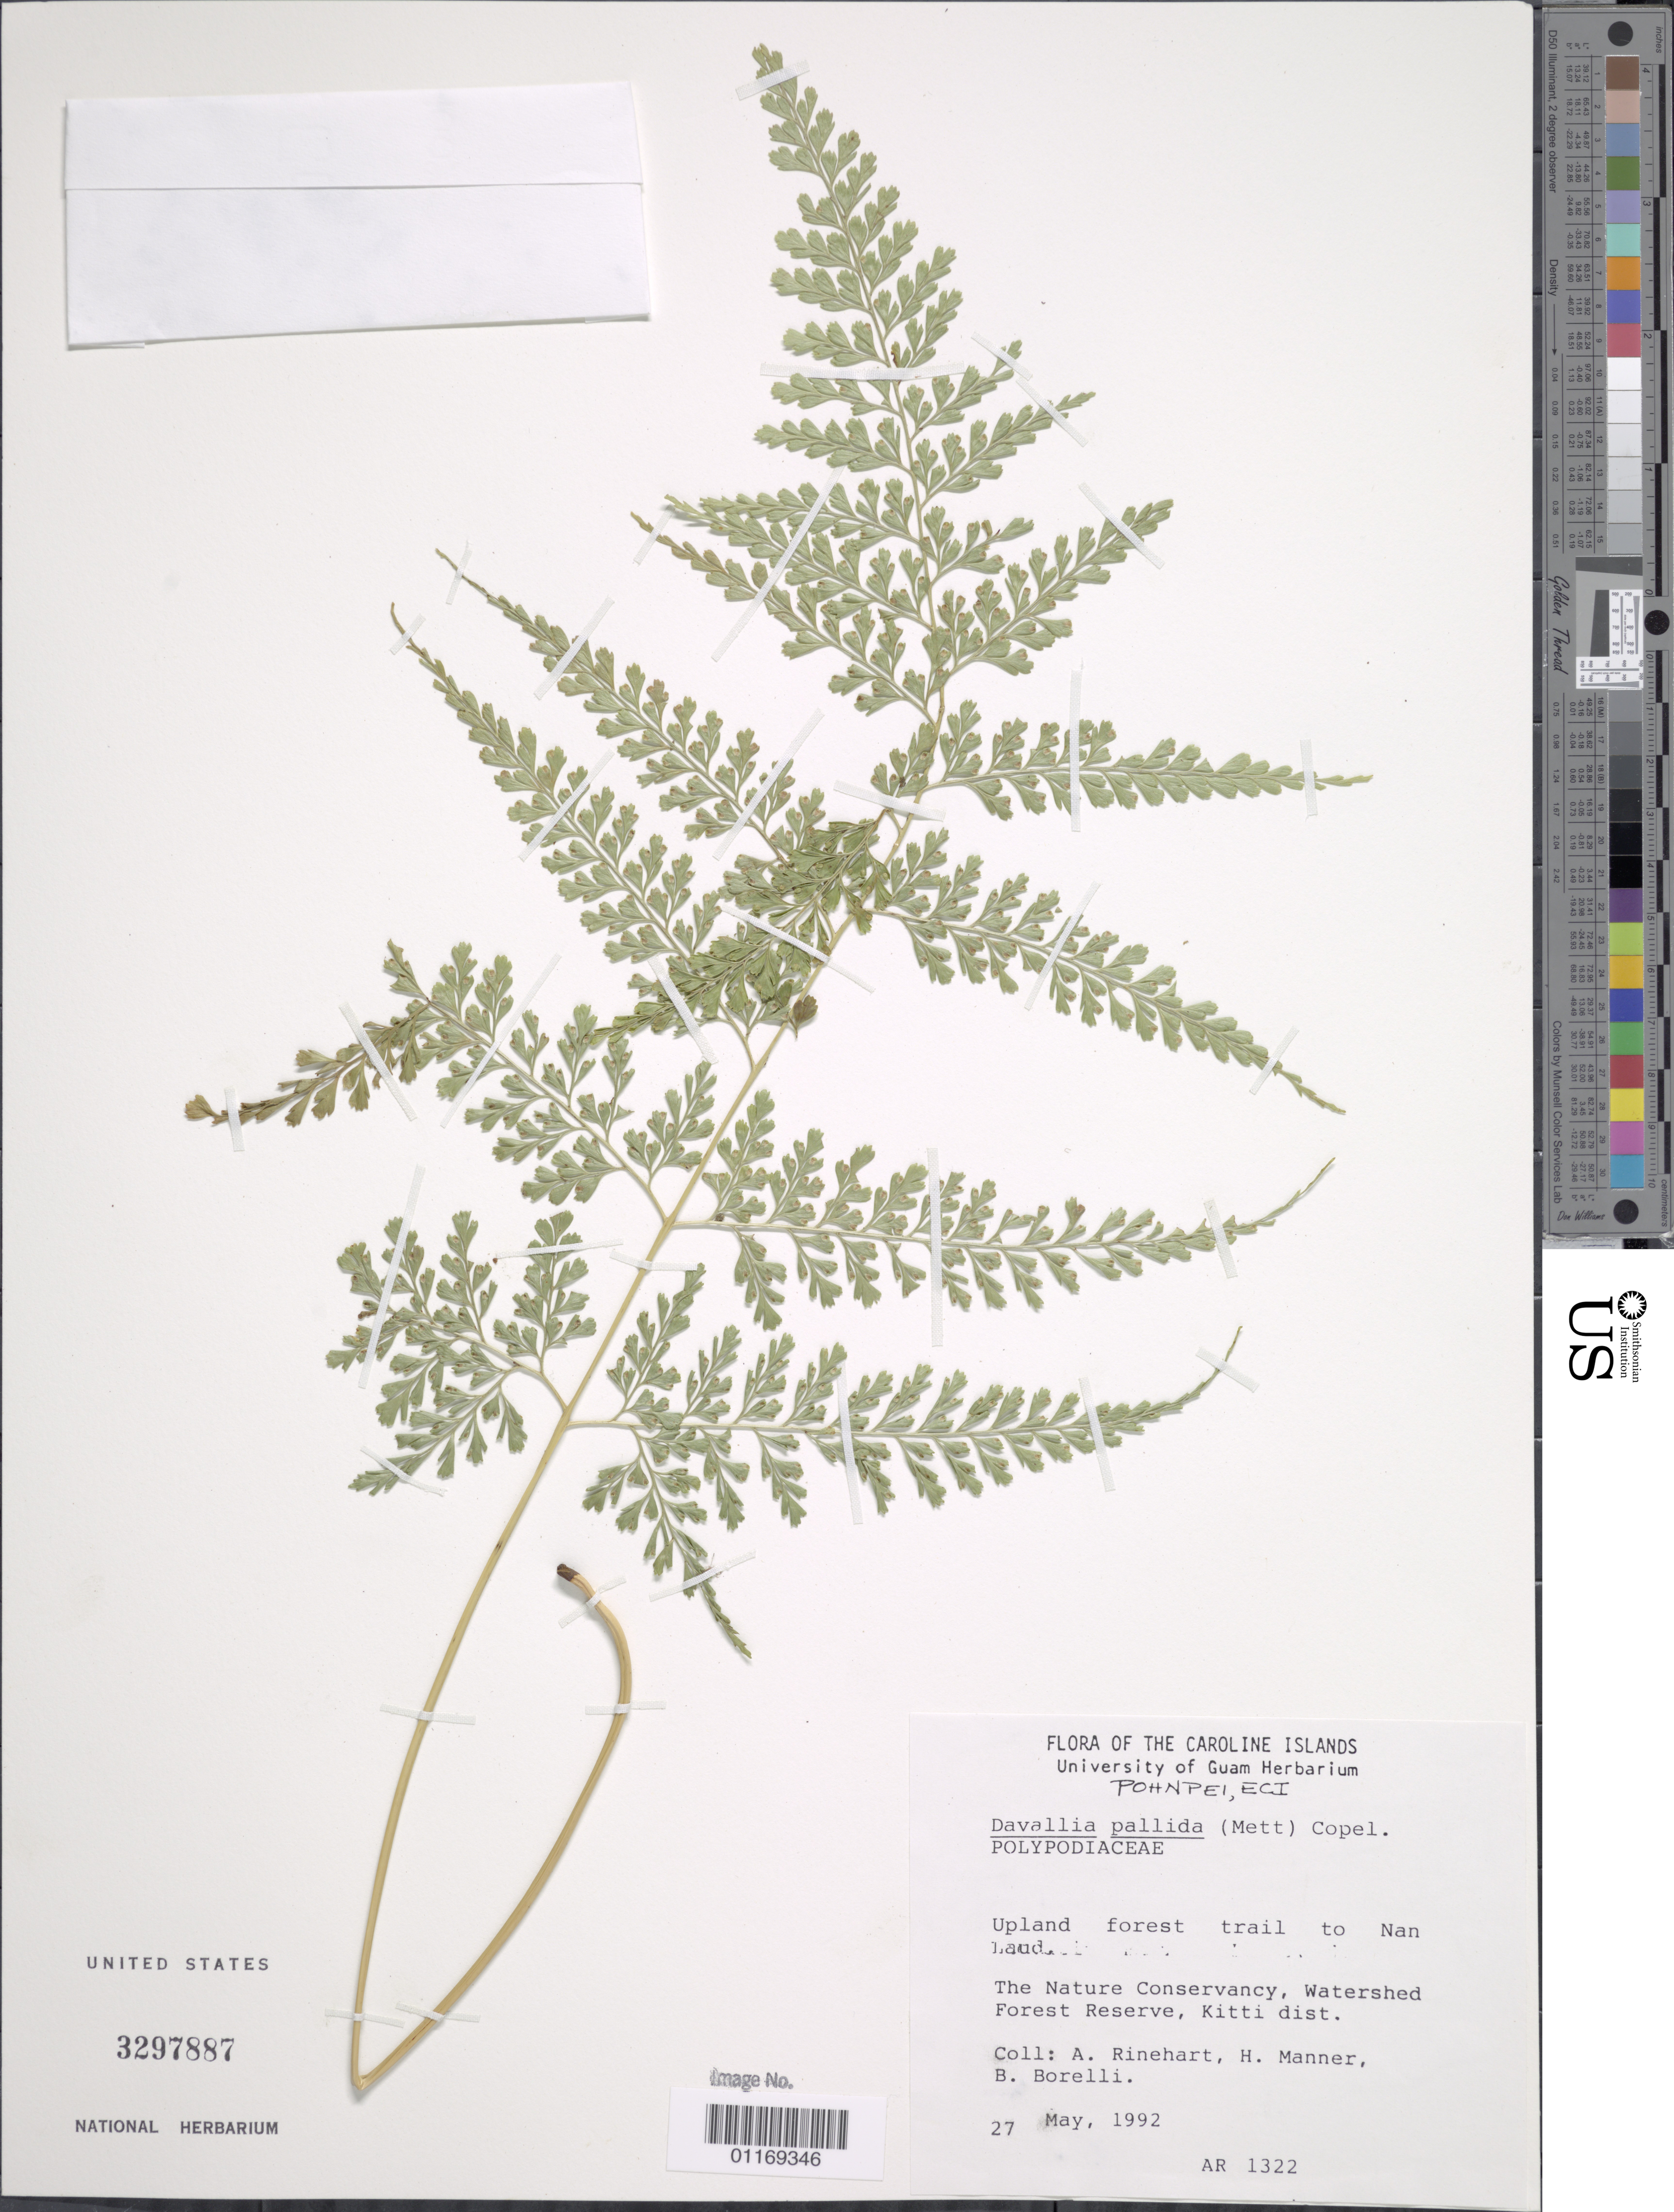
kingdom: Plantae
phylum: Tracheophyta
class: Polypodiopsida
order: Polypodiales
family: Hypodematiaceae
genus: Leucostegia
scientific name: Leucostegia pallida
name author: (Mett. ex Kuhn) Copel.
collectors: A. Rinehart, H. Manner & B. Borelli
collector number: AR 1322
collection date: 1992-05-27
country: Micronesia, Federated States of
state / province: Pohnpei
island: Pohnpei [Ponape]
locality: The Nature conservancy, watershed forest reserve, Kitti Dist.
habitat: Upland forest trail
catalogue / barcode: US 3297887